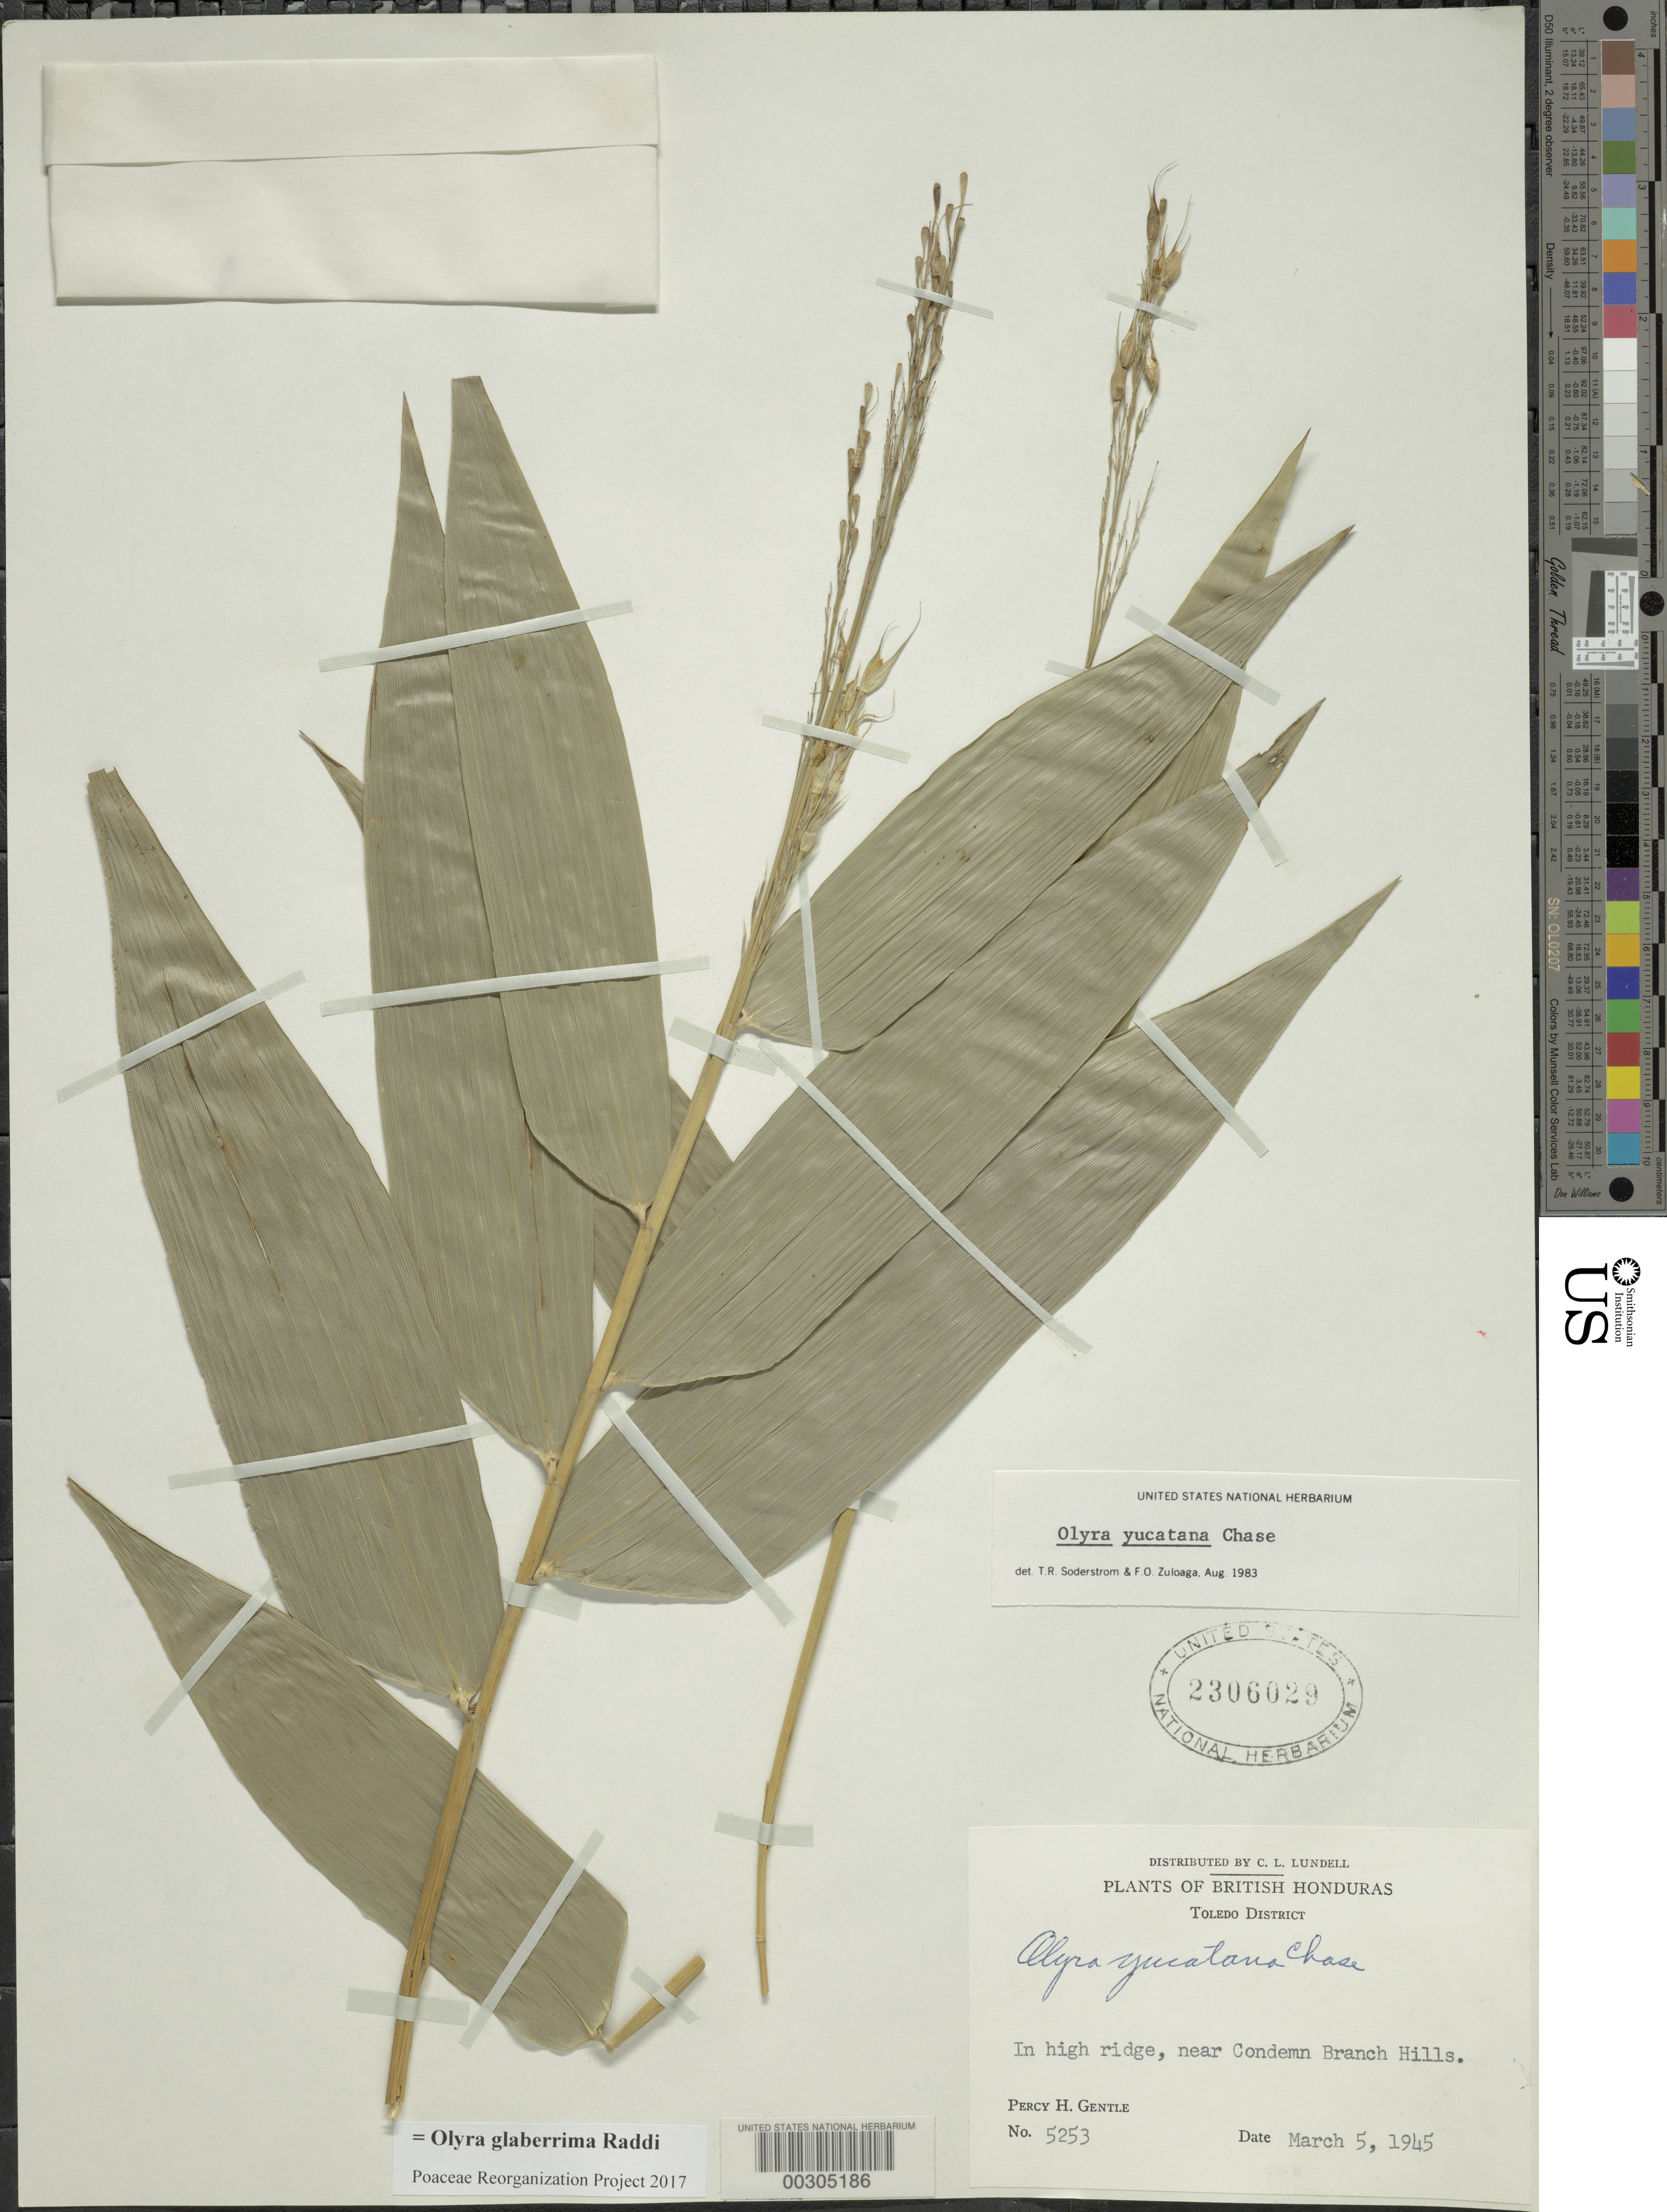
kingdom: Plantae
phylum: Tracheophyta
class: Liliopsida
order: Poales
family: Poaceae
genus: Olyra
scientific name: Olyra glaberrima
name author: Raddi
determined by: Poaceae Reorganization Project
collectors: P. H. Gentle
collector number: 5253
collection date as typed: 05 Mar 1945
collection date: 1945-03-05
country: Belize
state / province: Toledo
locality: Condemn Branch Hills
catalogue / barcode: US 2306029